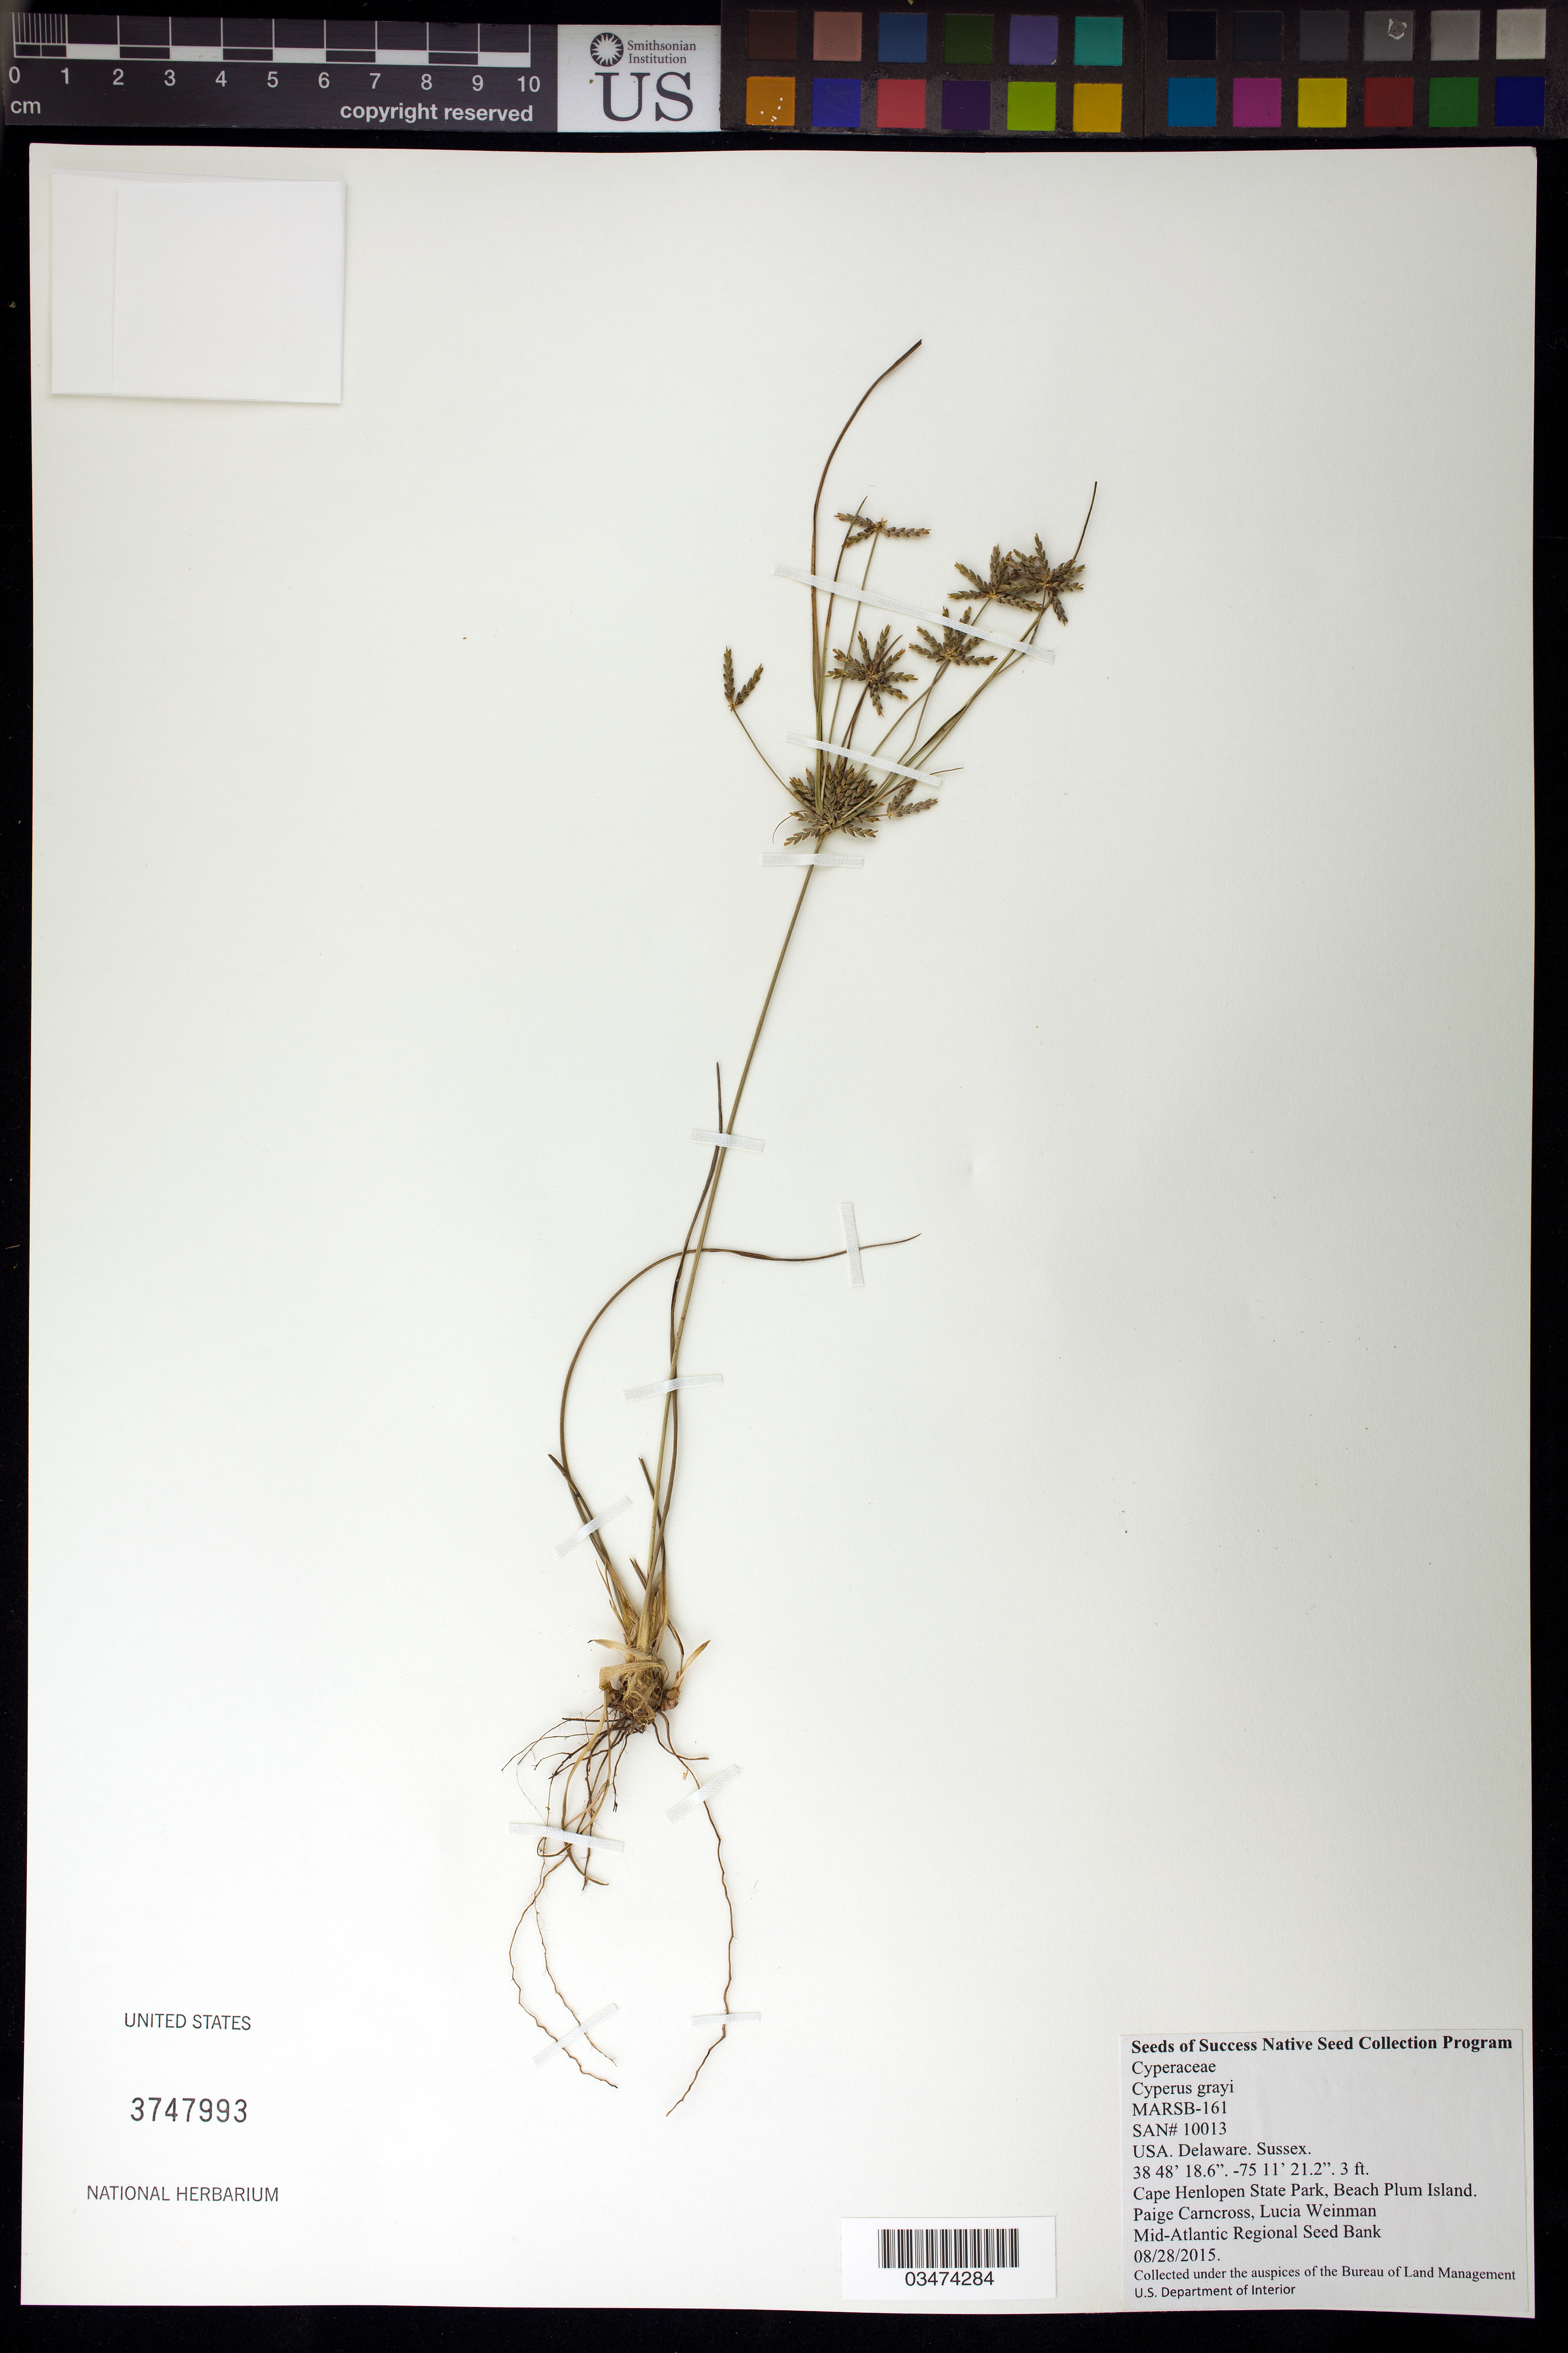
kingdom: Plantae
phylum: Tracheophyta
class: Liliopsida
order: Poales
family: Cyperaceae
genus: Cyperus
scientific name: Cyperus grayi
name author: Torr.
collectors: P. Carncross & L. Weinman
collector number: MARSB-161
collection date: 2015-08-28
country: United States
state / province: Delaware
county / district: Sussex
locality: Cape Henlopen State Park, Beach Plum Island Nature Preserve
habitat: North Atlantic Coastal Shrub and Grass Dune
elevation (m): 1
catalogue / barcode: US 3747993